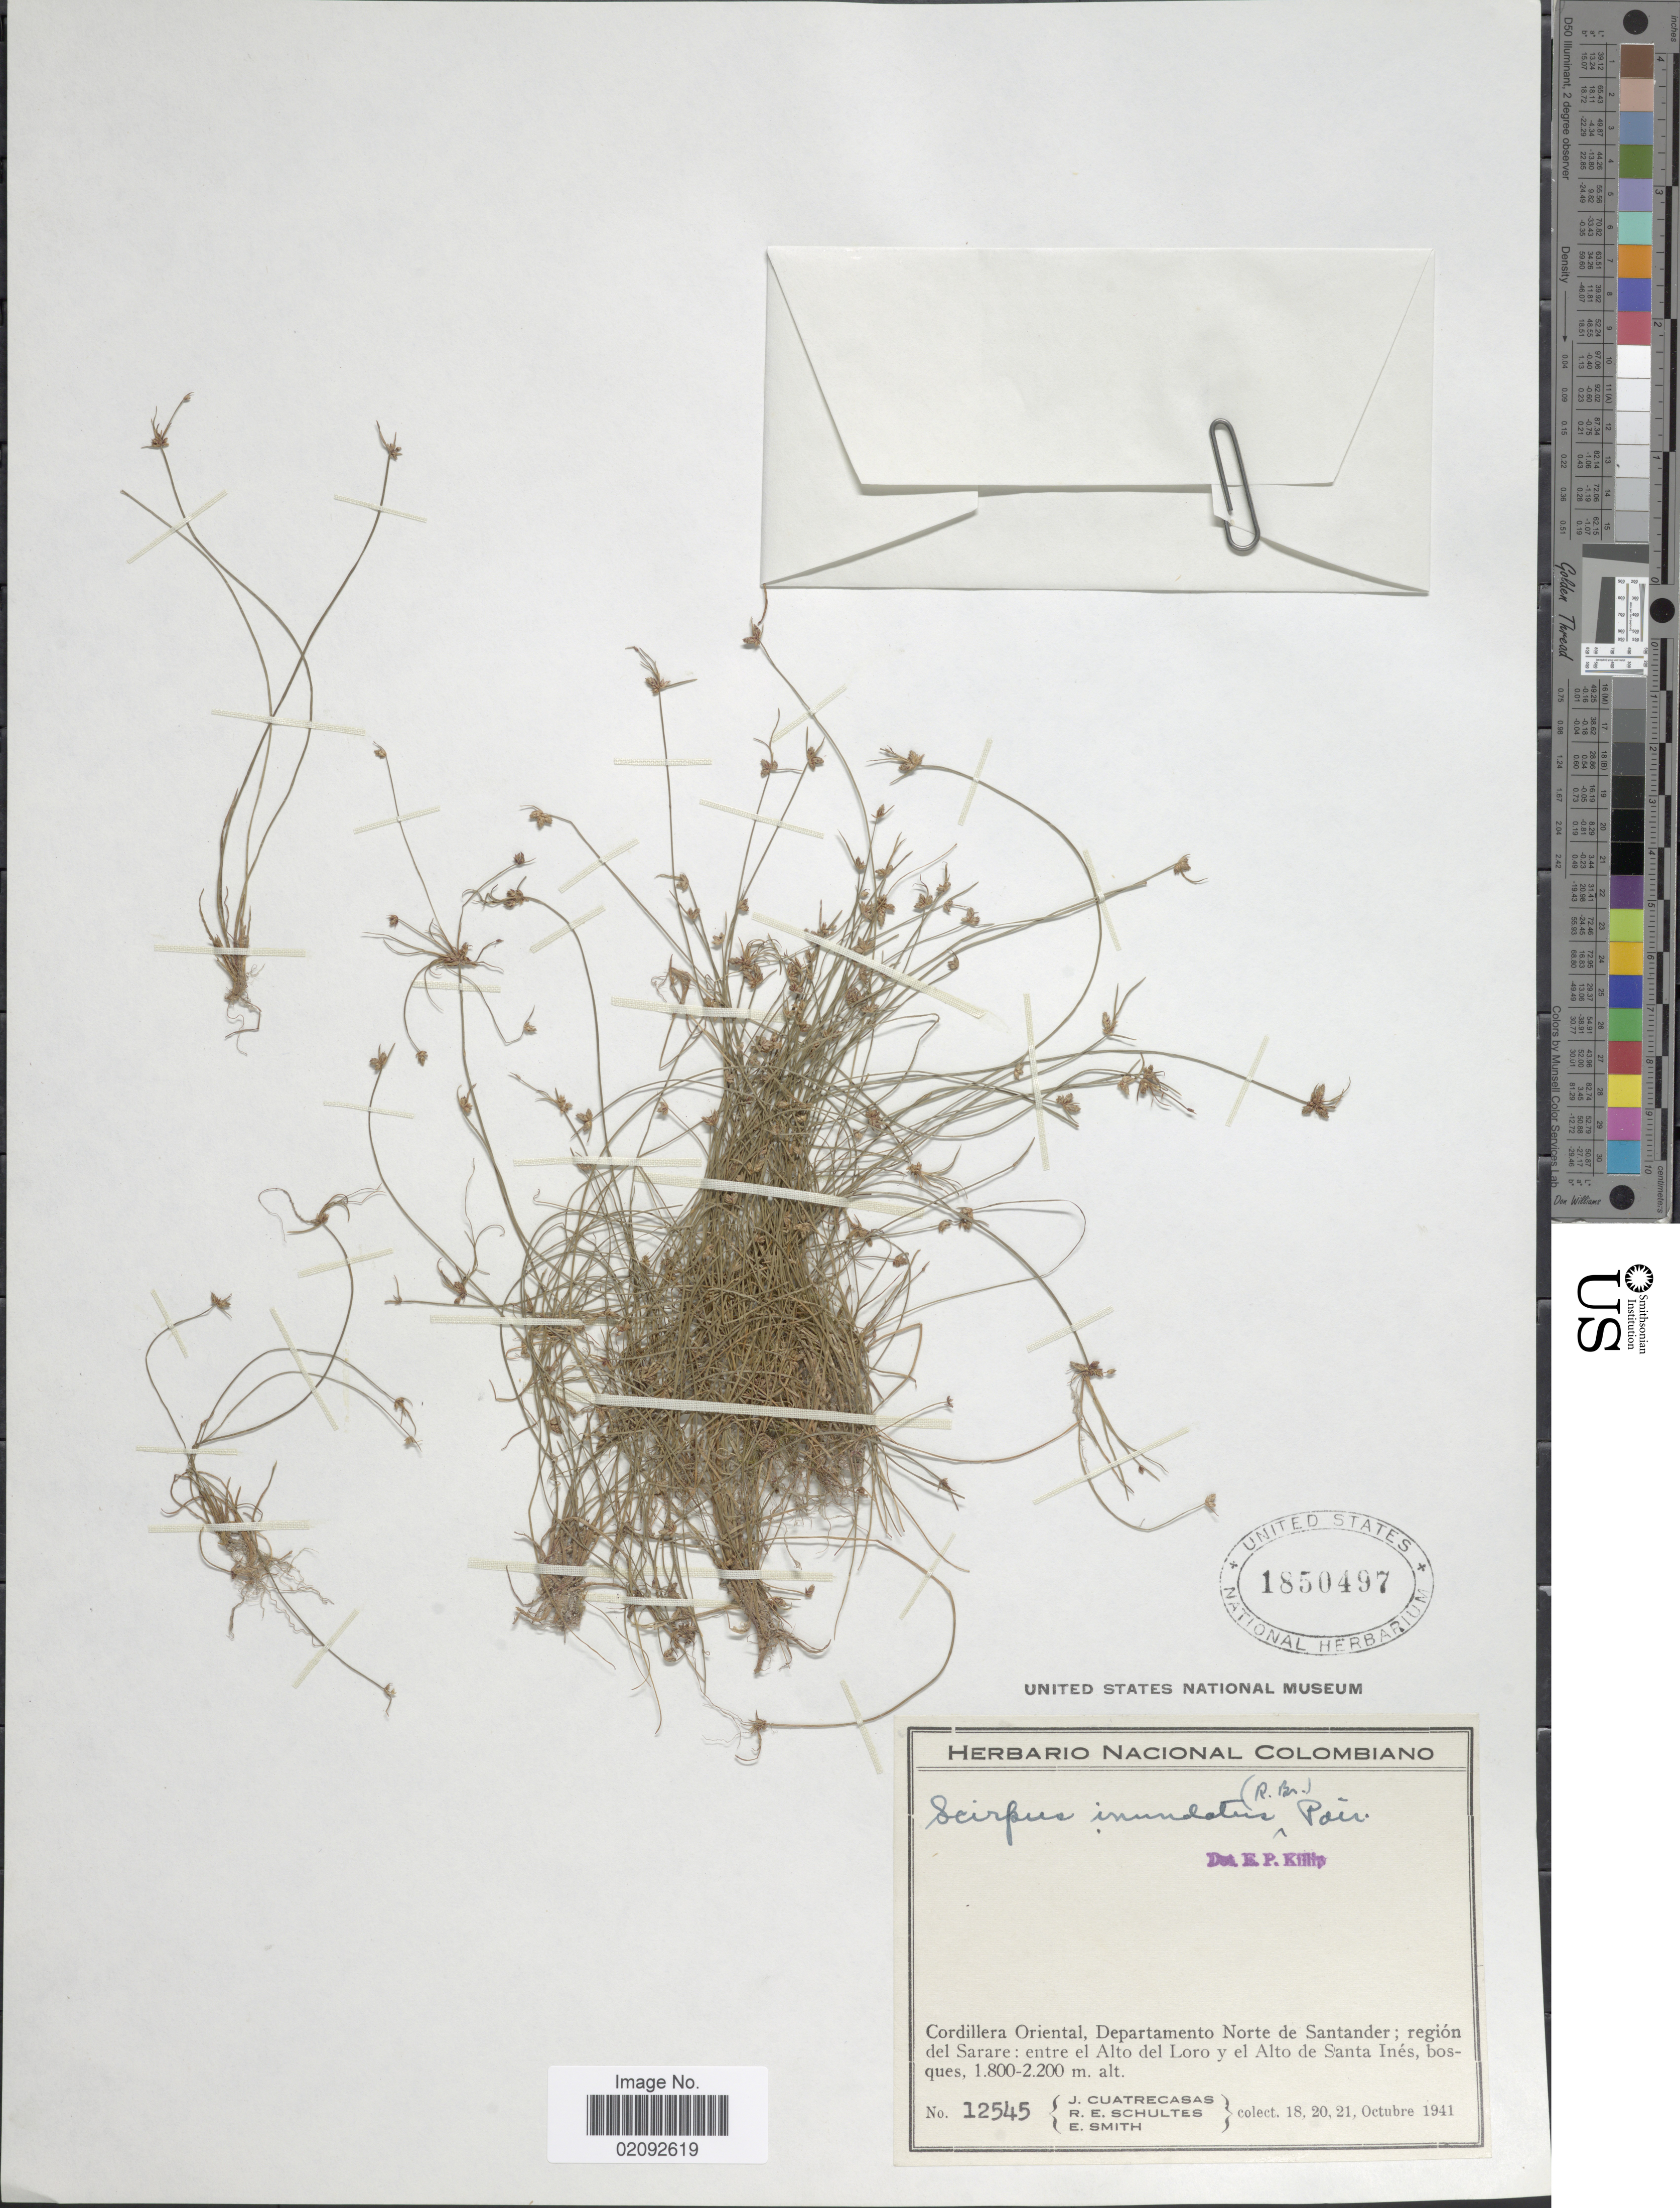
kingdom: Plantae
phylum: Tracheophyta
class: Liliopsida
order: Poales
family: Cyperaceae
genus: Isolepis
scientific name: Isolepis nigricans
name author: Kunth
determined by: Strong, Mark T., (BOT), Smithsonian Institution - National Museum of Natural History (UNITED STATES)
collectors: J. Cuatrecasas, R. E. Schultes & E. Smith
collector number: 12545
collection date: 1941-10-18/1941-10-21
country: Colombia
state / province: Norte de Santander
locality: Cordillera Oriental, region del Sarare: entre el Alto del Loro y el Alto de Santa Ines, bosques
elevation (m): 1800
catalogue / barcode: US 1850497